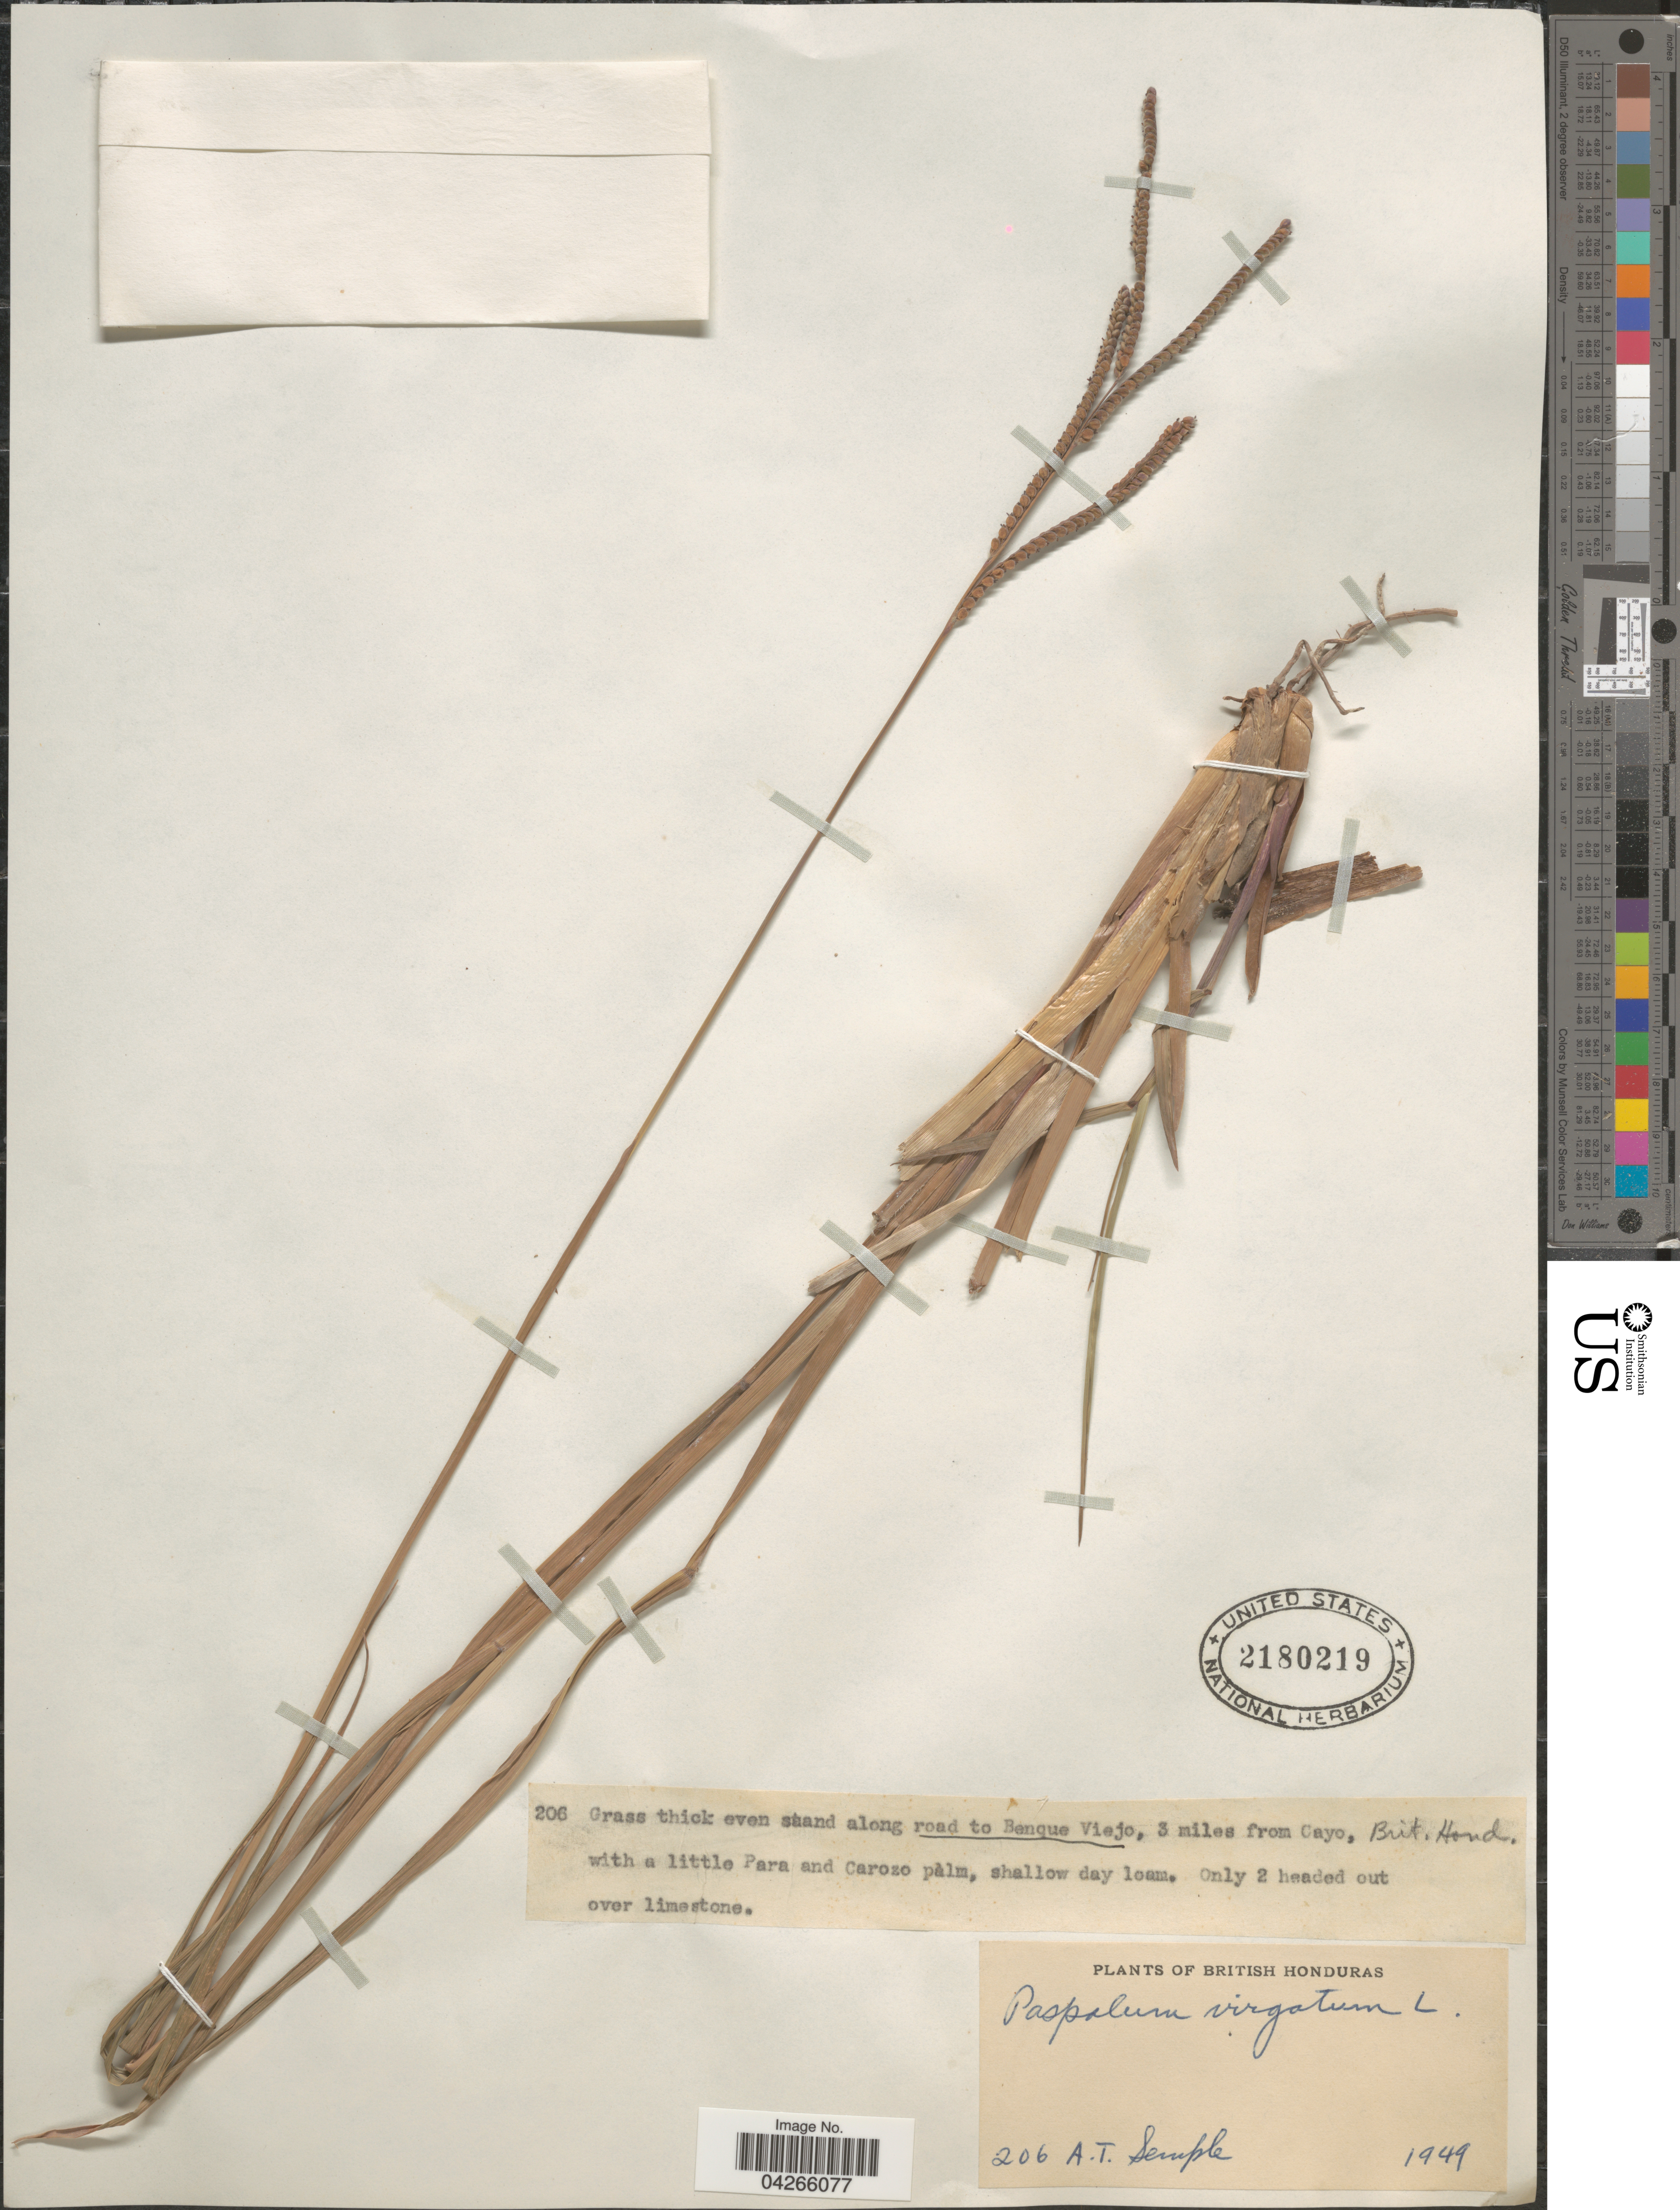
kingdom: Plantae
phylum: Tracheophyta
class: Liliopsida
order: Poales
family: Poaceae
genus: Paspalum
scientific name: Paspalum virgatum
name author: L.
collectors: A. Semple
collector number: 206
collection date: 1949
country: Belize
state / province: Cayo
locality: Along road to Benque Viejo, 3 miles from Cayo, British Honduras.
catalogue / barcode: US 2180219